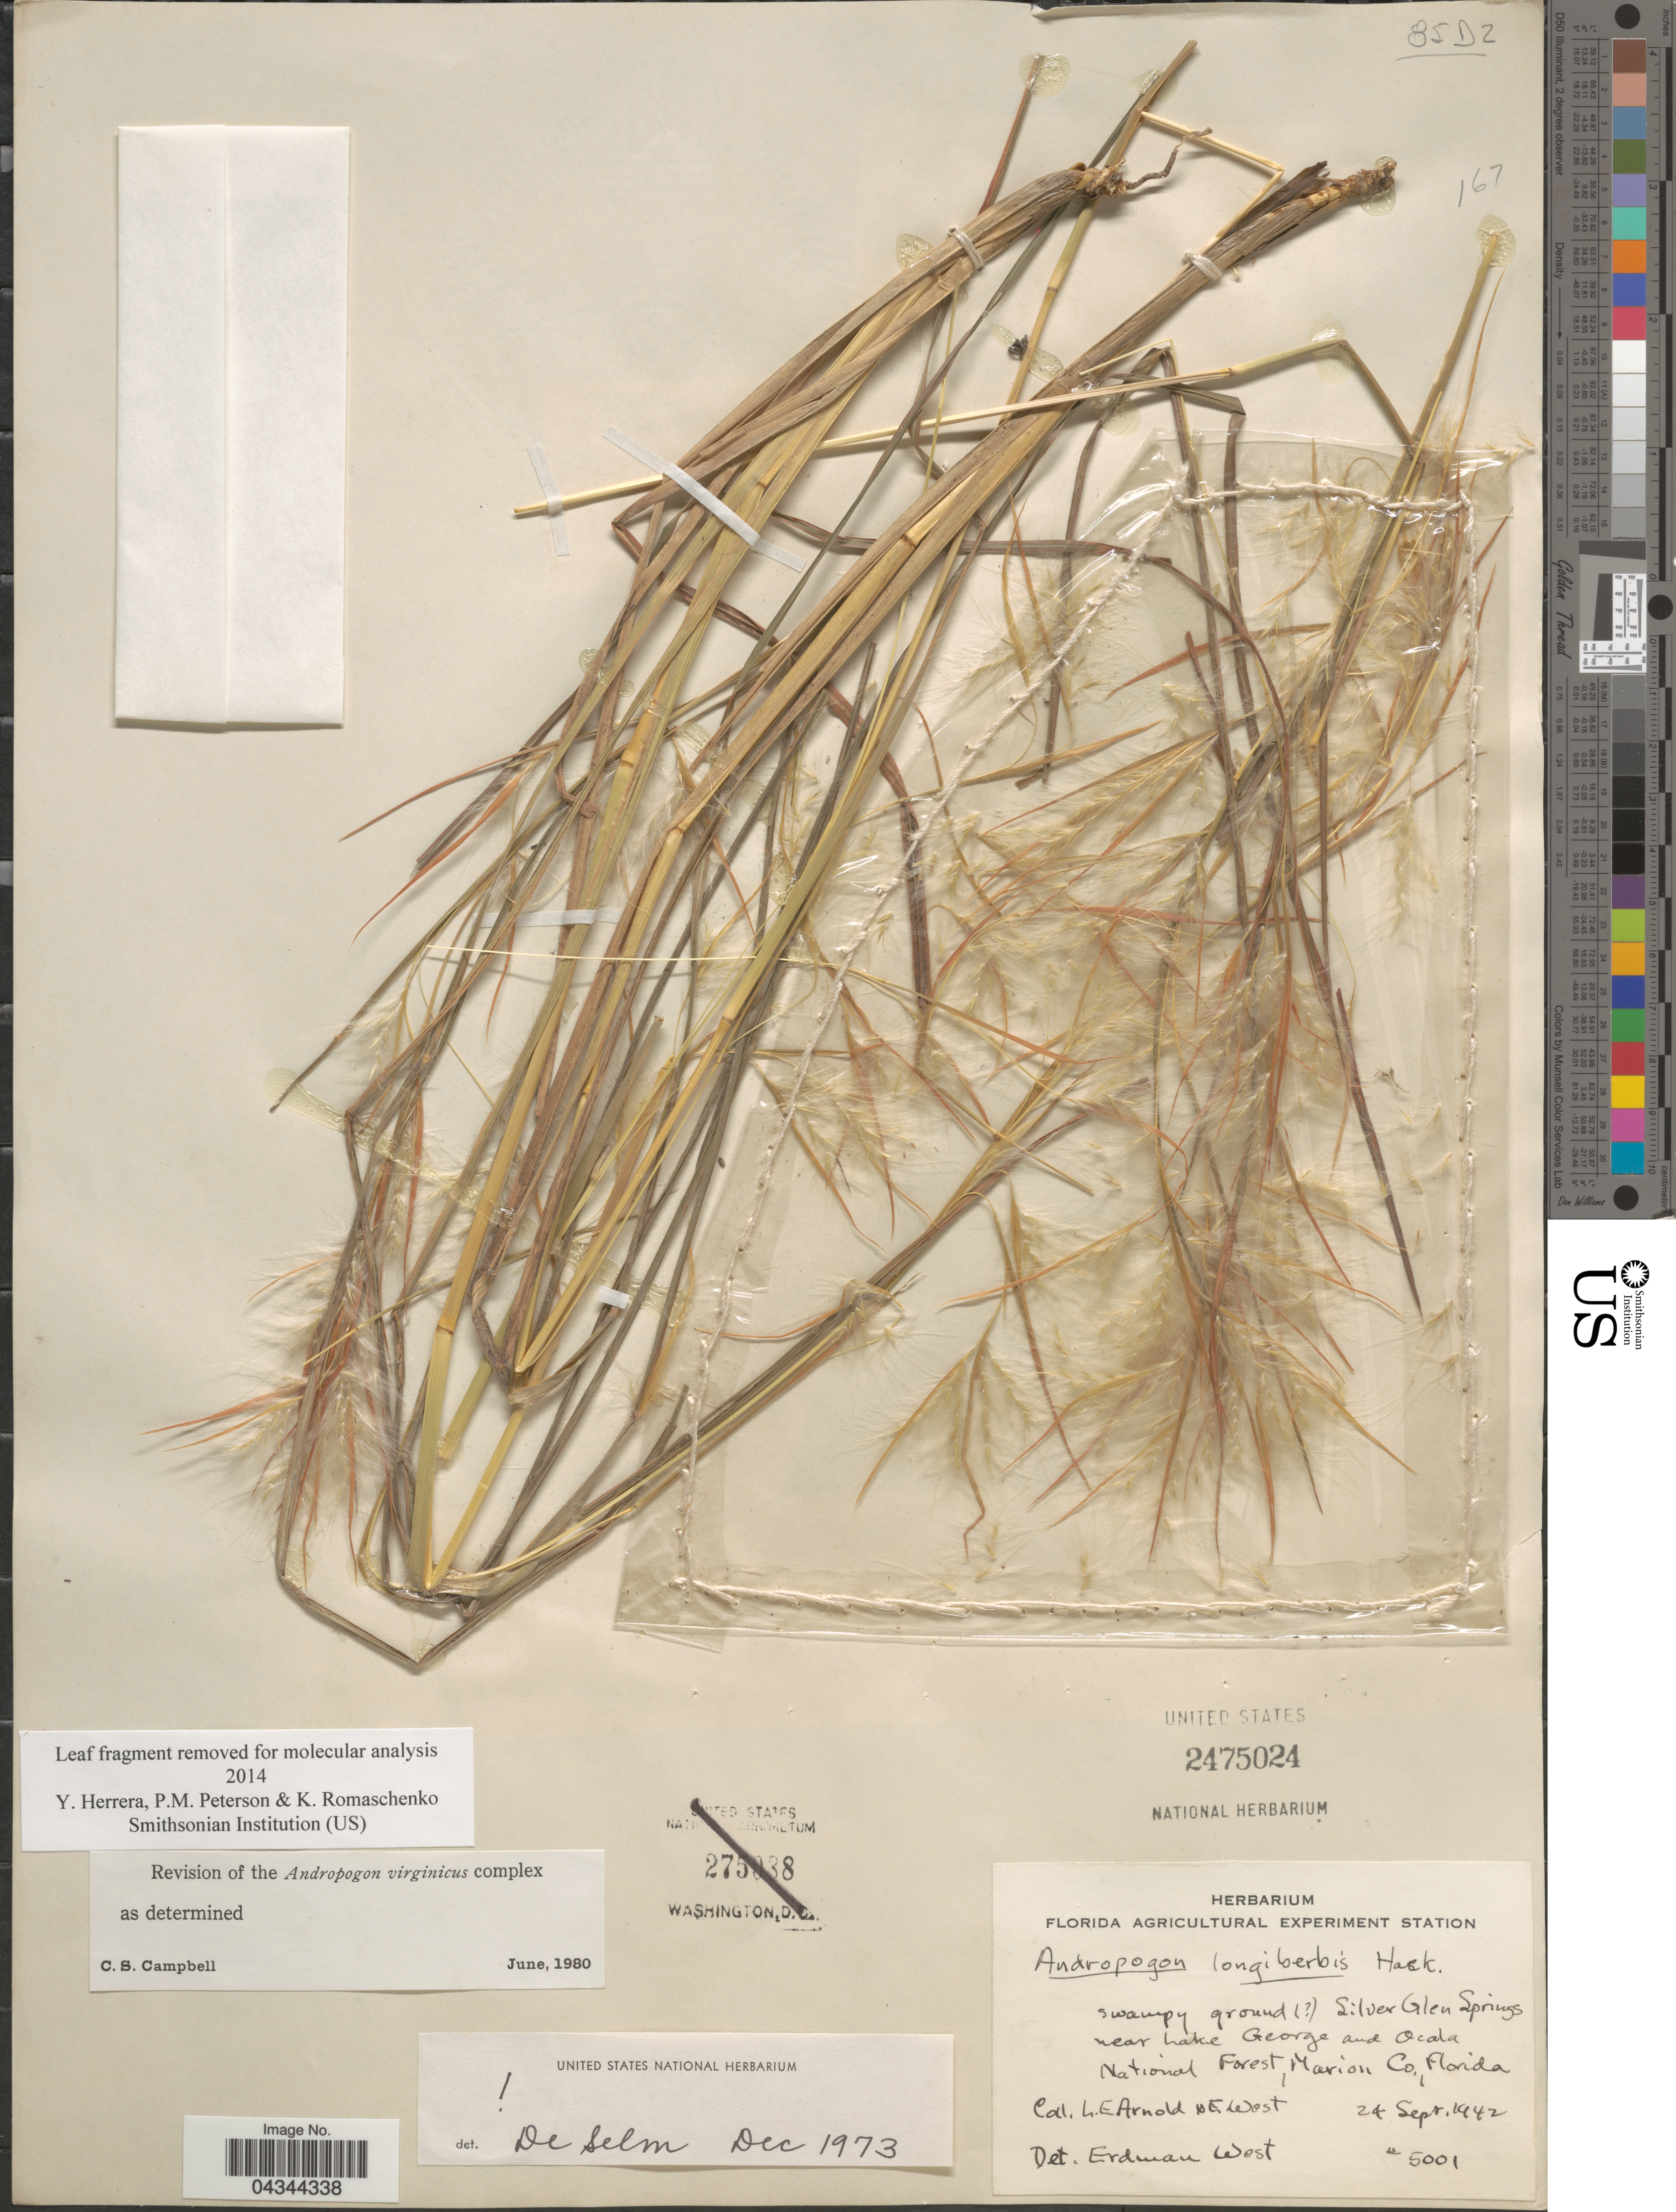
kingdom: Plantae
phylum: Tracheophyta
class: Liliopsida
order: Poales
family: Poaceae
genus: Andropogon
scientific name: Andropogon virginicus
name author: L.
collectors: L. E. Arnold & E. West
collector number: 5001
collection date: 1942-09-24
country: United States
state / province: Florida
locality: Silver Glen Springs near Lake George and Ocala National Forest, Marion Co.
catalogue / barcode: US 2475024